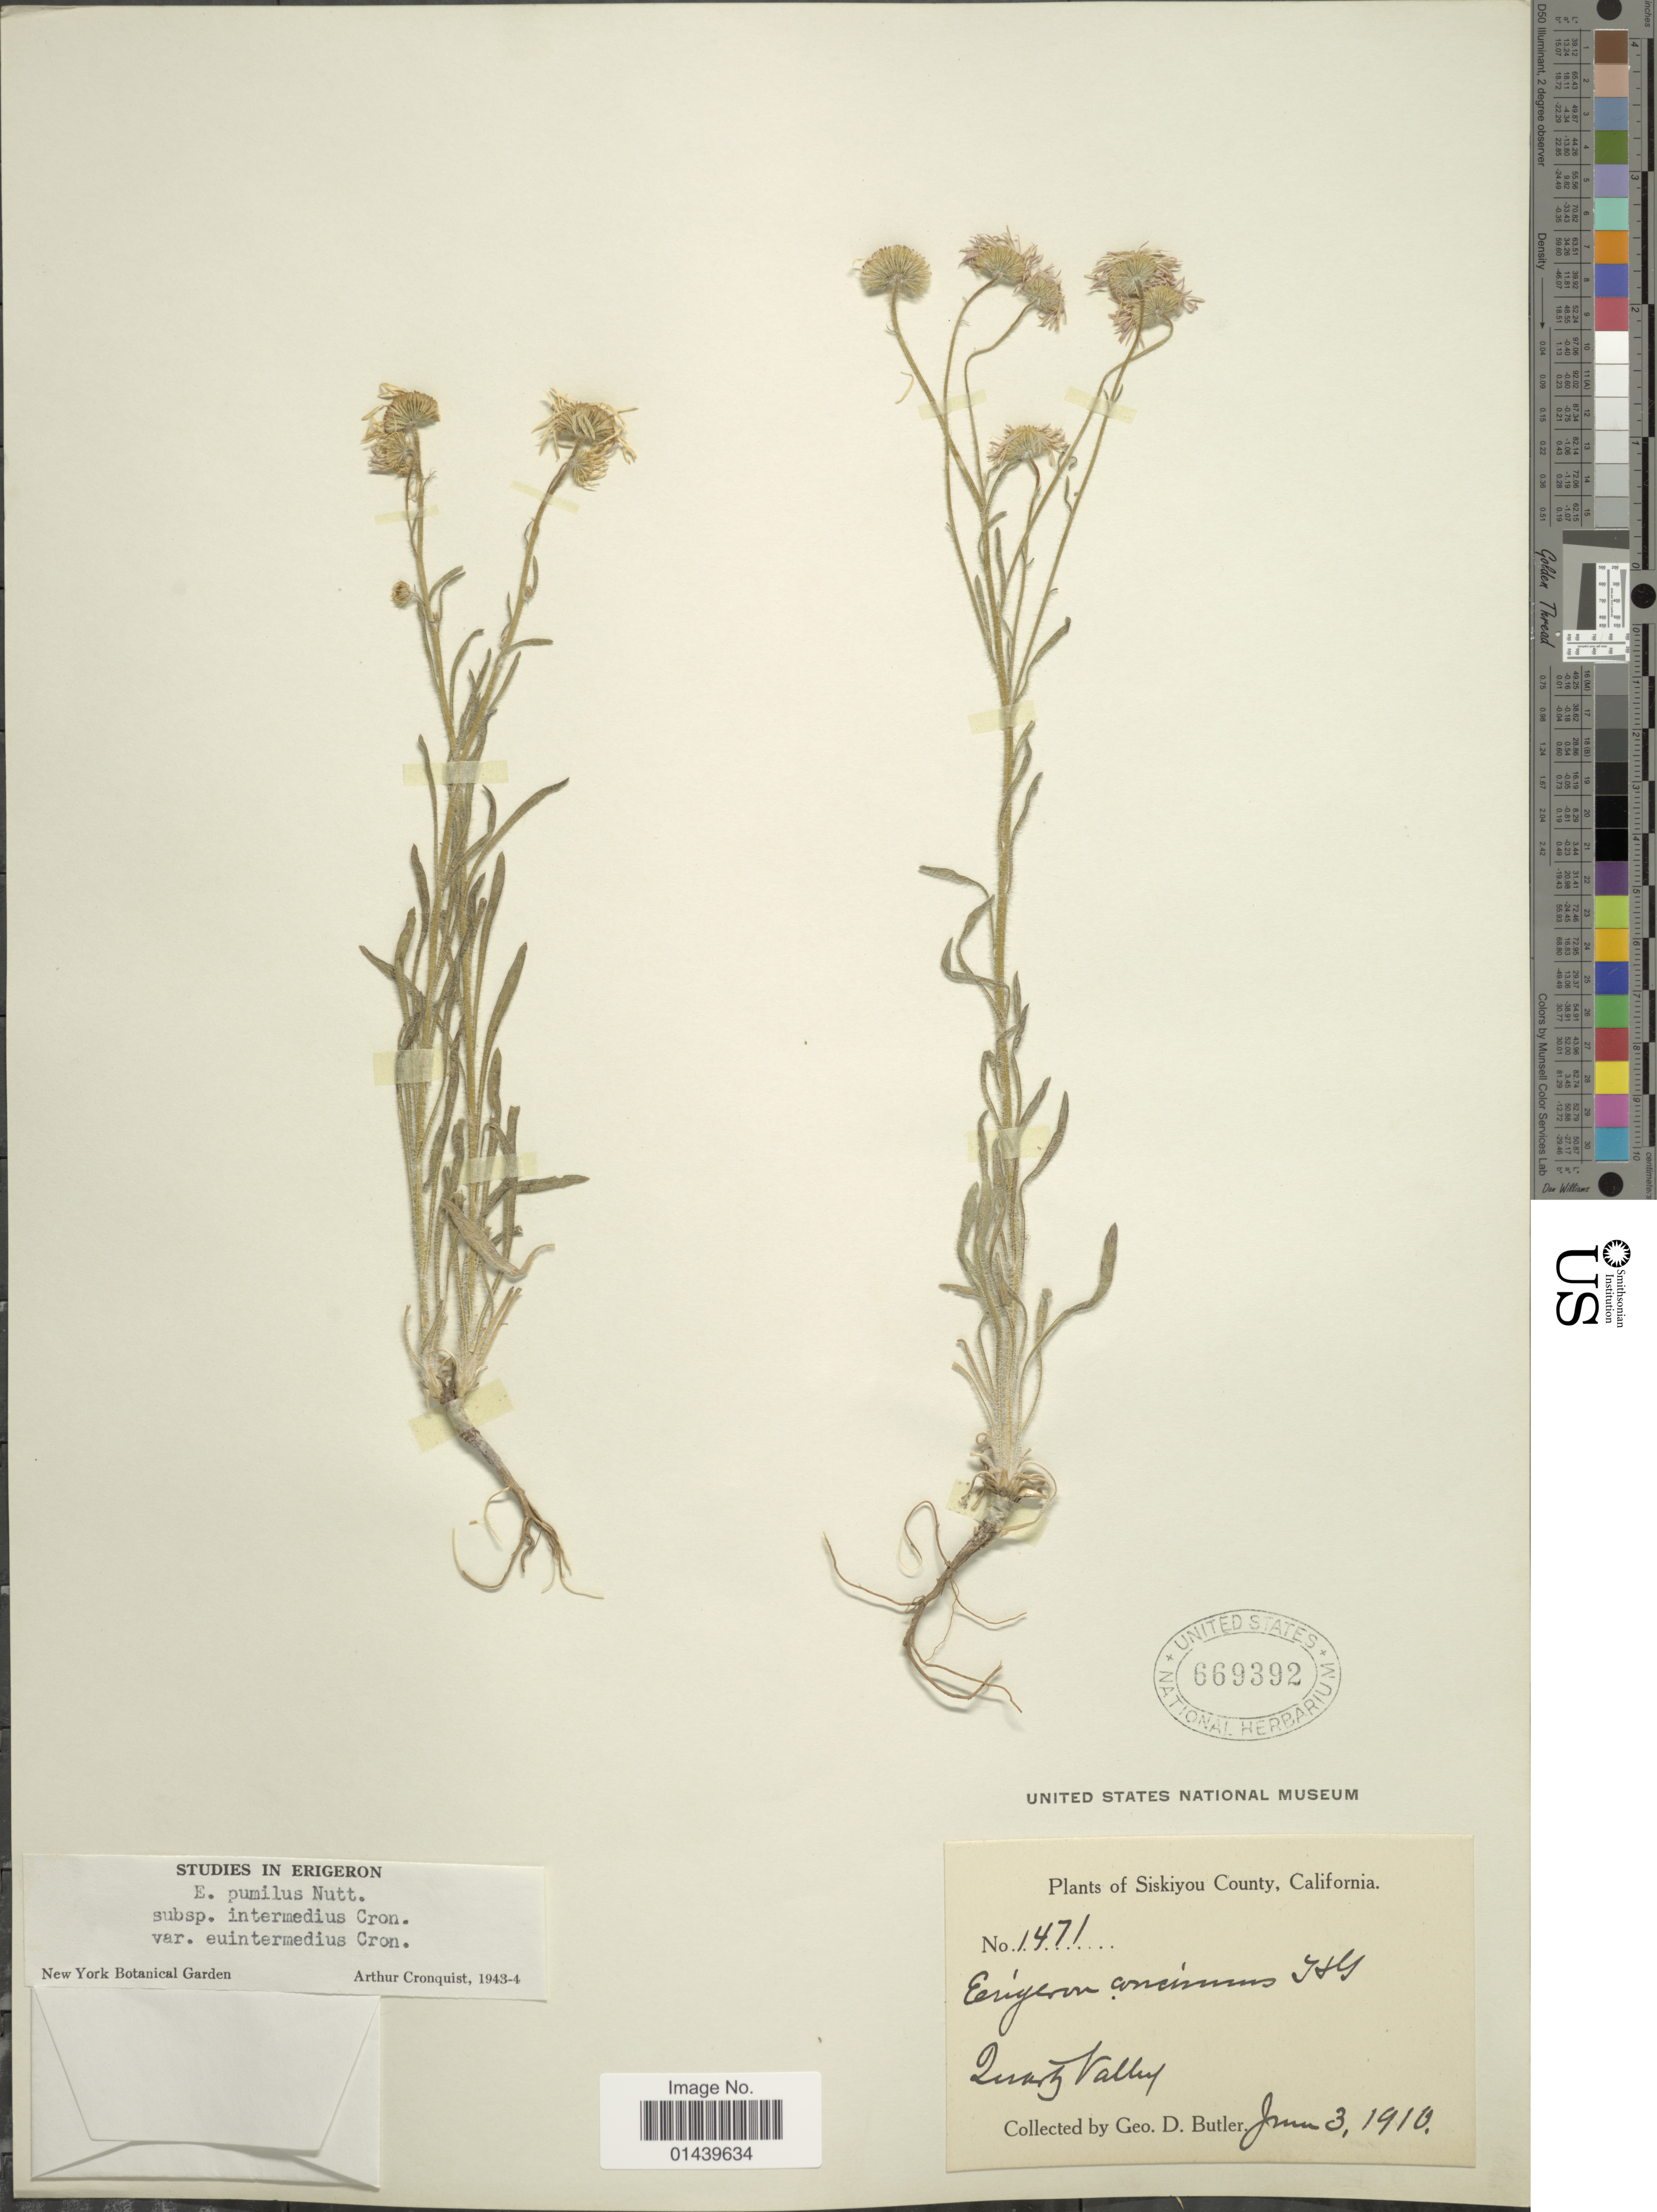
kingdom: Plantae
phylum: Tracheophyta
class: Magnoliopsida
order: Asterales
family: Asteraceae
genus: Erigeron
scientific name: Erigeron pumilus subsp. intermedius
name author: Cronq.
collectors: G. D. Butler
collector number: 1471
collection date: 1910-06-03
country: United States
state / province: California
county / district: Siskiyou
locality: Siskiyou County. Swartz Valley.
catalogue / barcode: US 669392